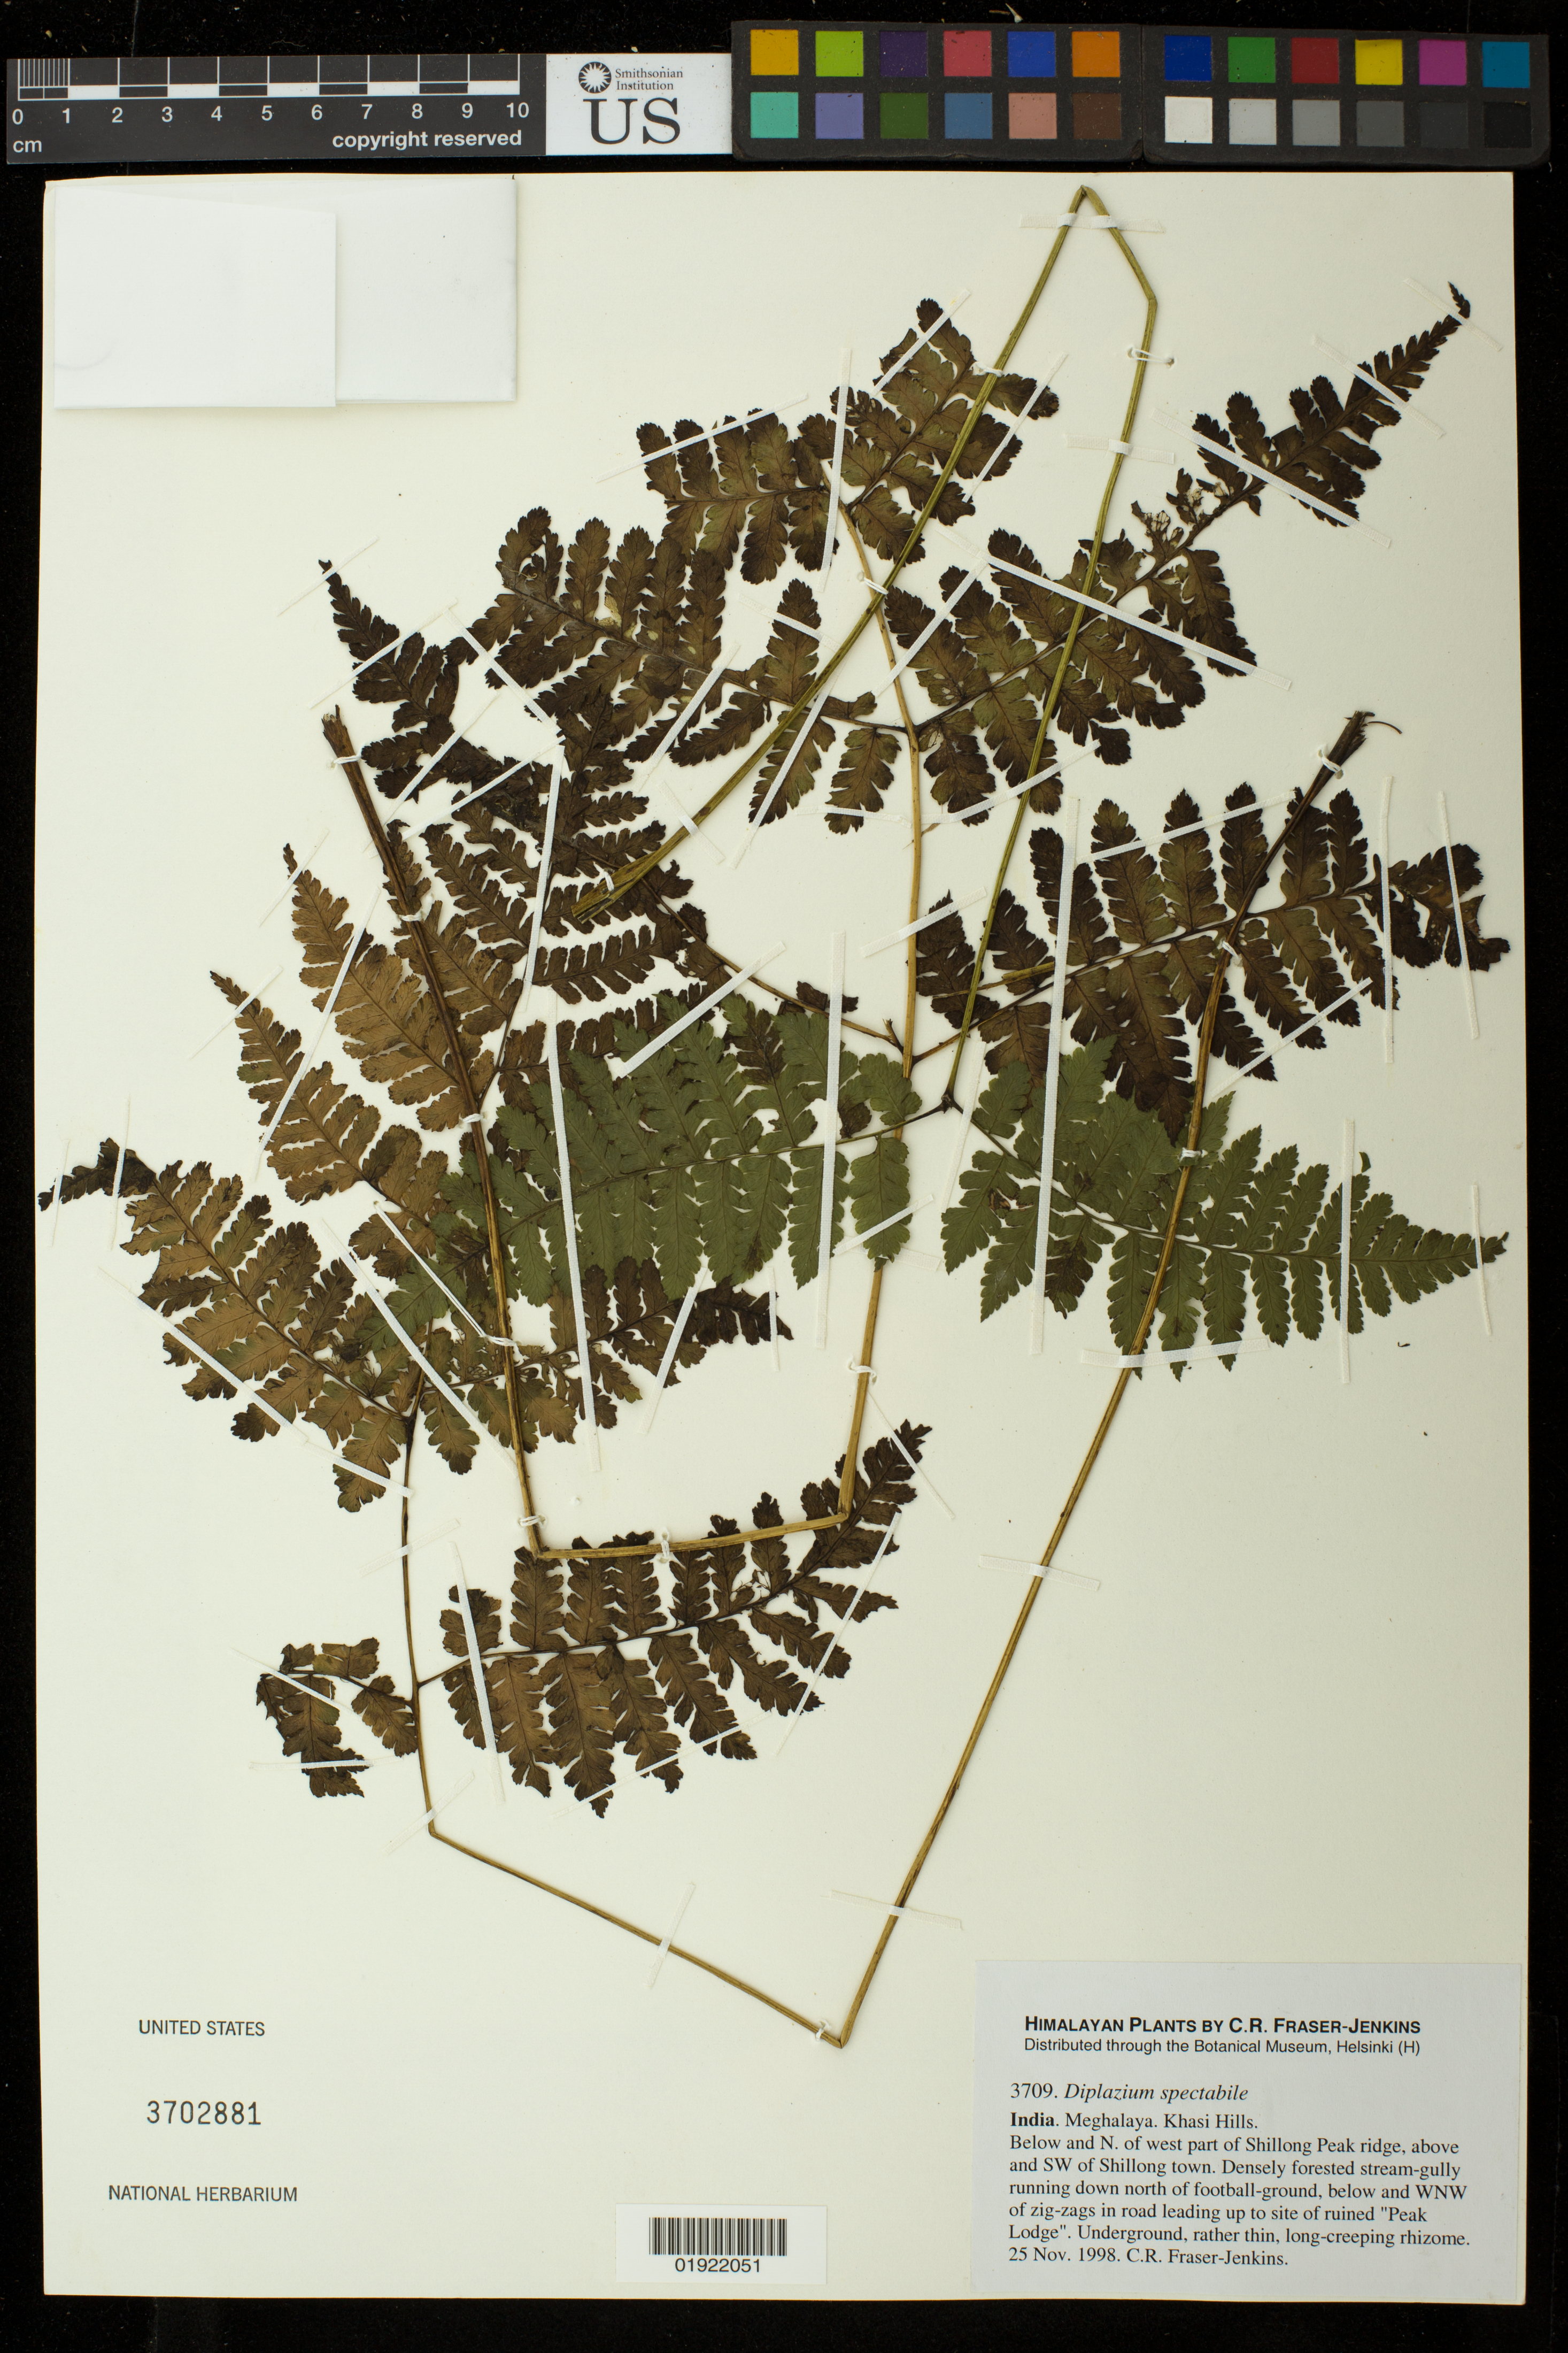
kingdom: Plantae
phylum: Tracheophyta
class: Polypodiopsida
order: Polypodiales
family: Athyriaceae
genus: Diplazium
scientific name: Diplazium spectabile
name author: (Wall. ex Mett.) Bir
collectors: C. R. Fraser-Jenkins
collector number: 3709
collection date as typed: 25 Nov. 1998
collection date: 1998-11-25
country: India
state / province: Meghalaya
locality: Khasi Hills. Below and N. of west part of Shillong Peak ridge, above and SW of Shillong town. Densely forested stream-gully running down north of football-ground, below and WNW of zig-zags in road leading up to site of ruined "Peak Lodge".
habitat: underground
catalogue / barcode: US 3702881